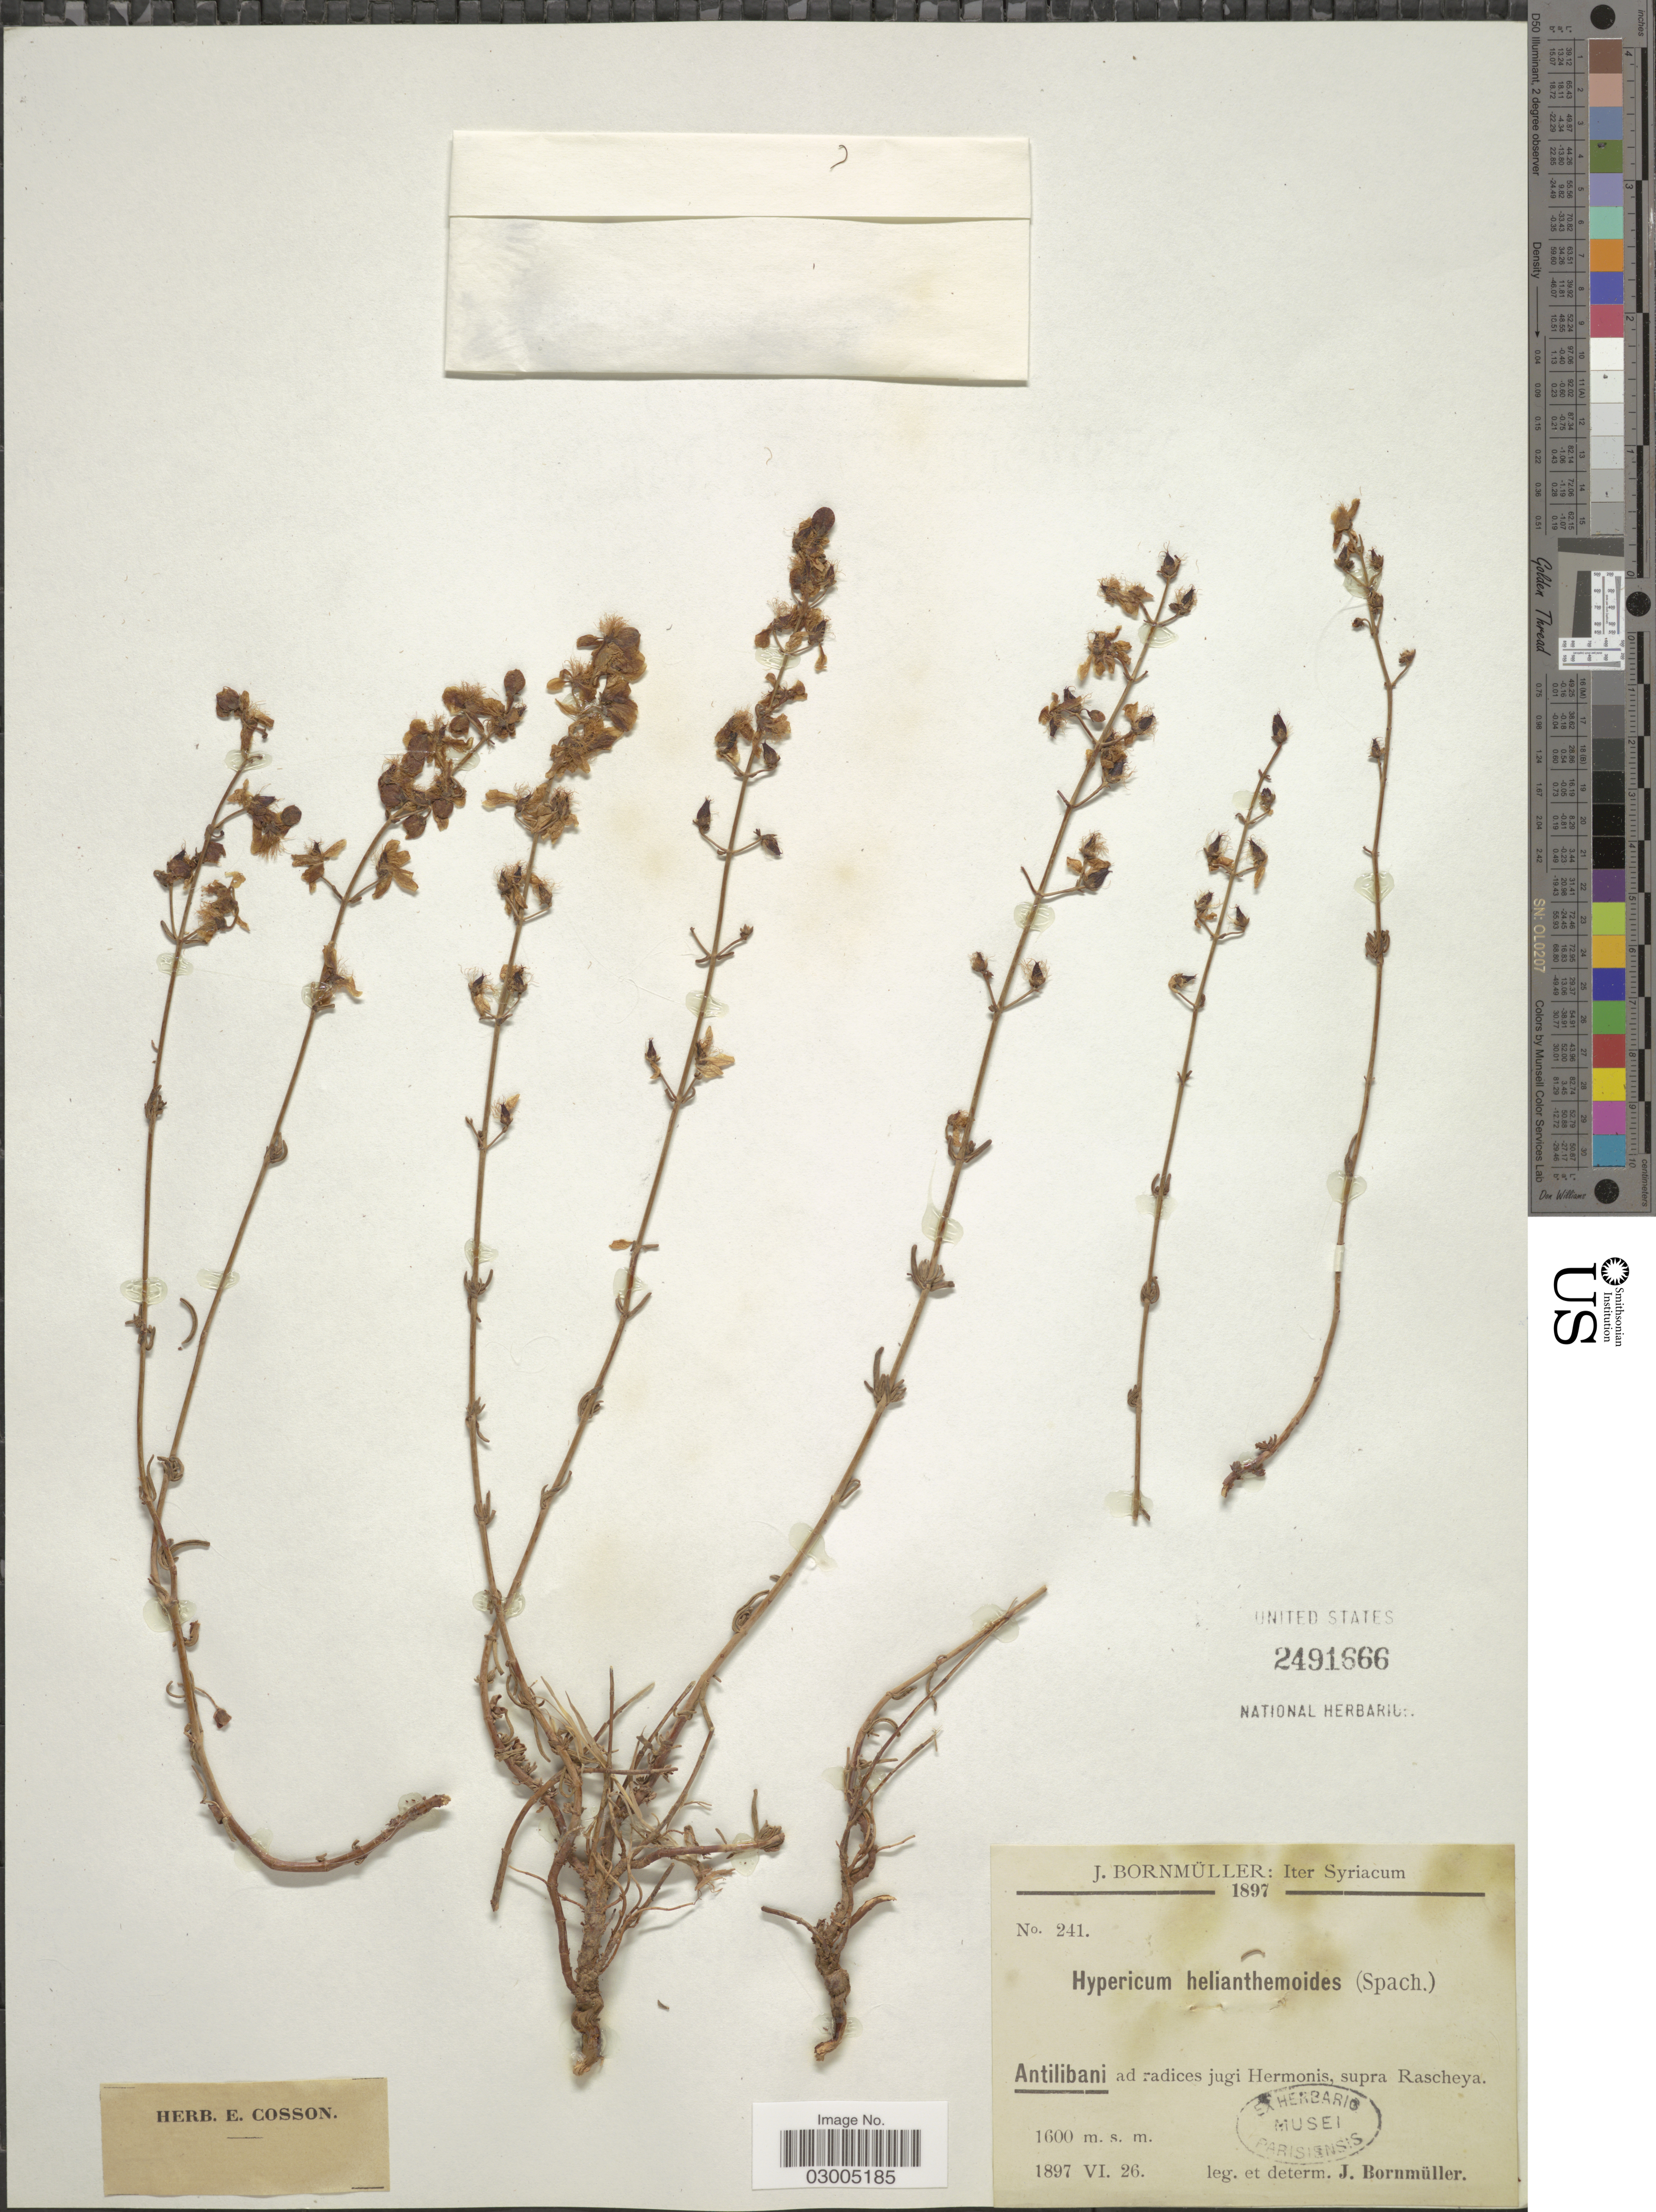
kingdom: Plantae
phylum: Tracheophyta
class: Magnoliopsida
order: Malpighiales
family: Hypericaceae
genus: Hypericum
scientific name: Hypericum helianthemoides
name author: (Spach) Boiss.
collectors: J. Bornmüller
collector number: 2411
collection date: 1897-06-26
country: Syria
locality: Antilibani ad radices jugi Hermonis, supra Rascheya.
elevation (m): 1600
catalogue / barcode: US 2491666